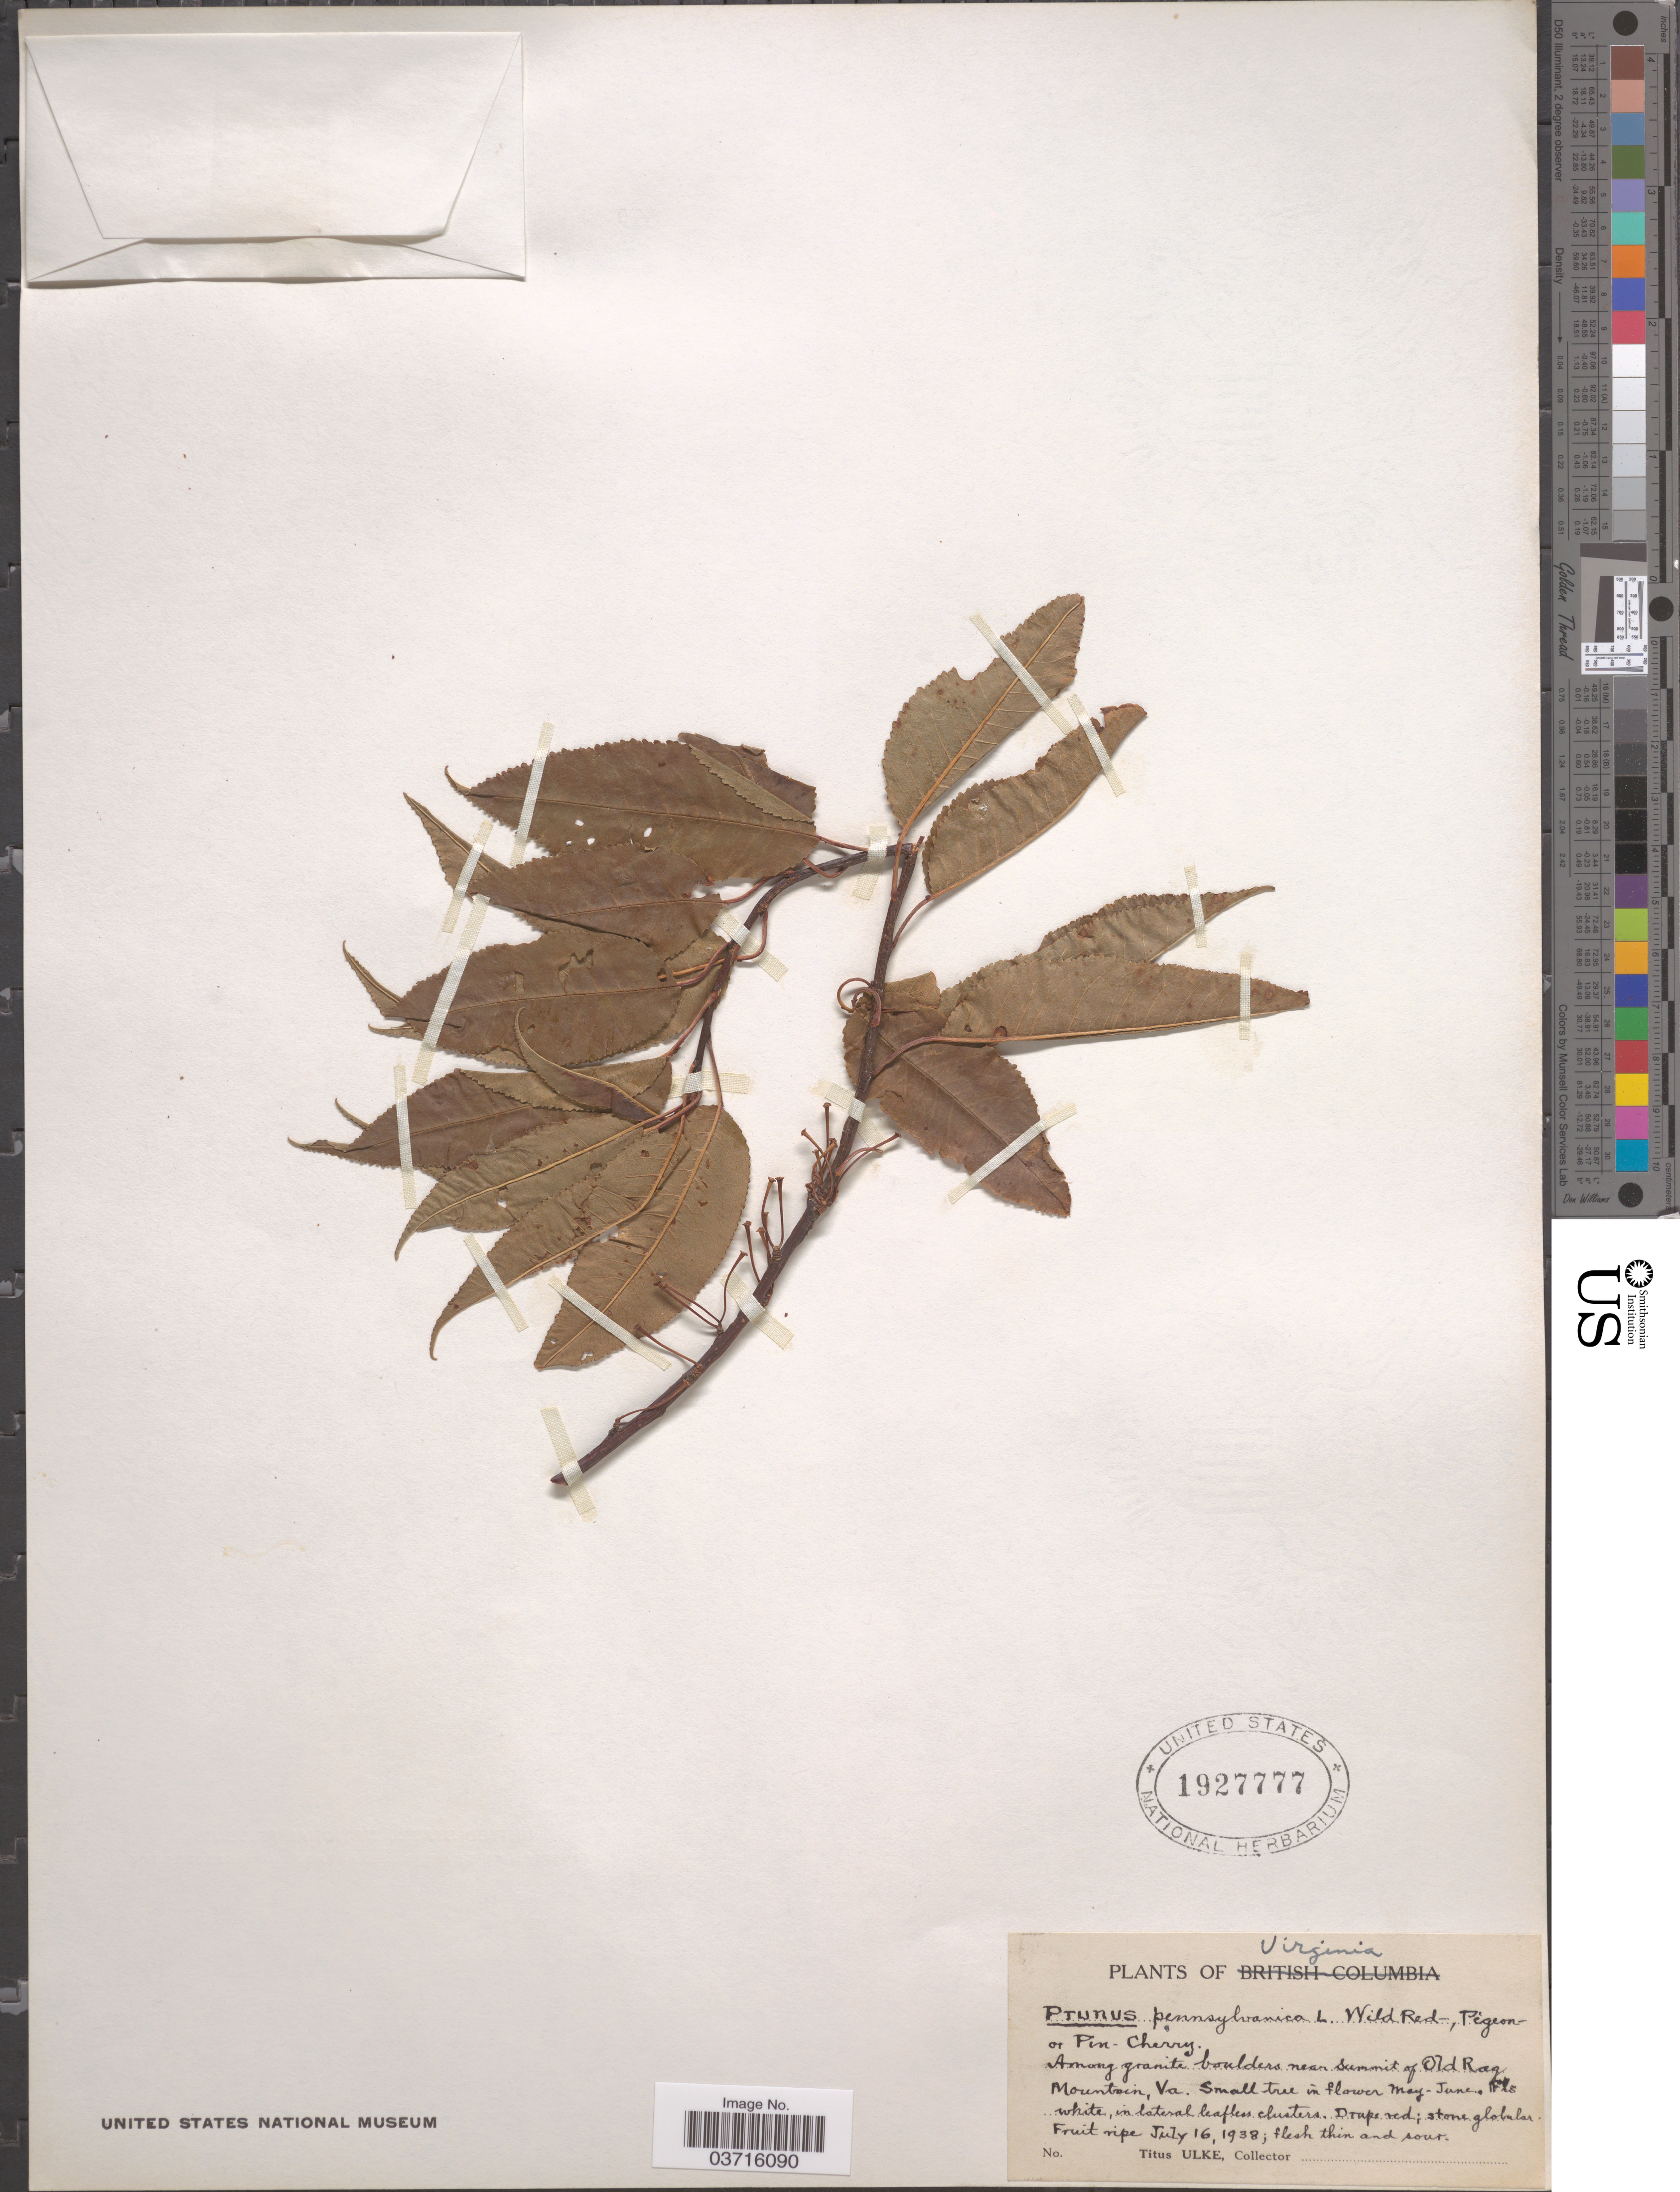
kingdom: Plantae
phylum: Tracheophyta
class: Magnoliopsida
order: Rosales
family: Rosaceae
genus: Prunus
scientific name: Prunus pensylvanica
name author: L. f.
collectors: T. Ulke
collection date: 1938-07-16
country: United States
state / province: Virginia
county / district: Madison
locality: Among granite boulders near summit of Old Rag Mountain.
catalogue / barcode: US 1927777